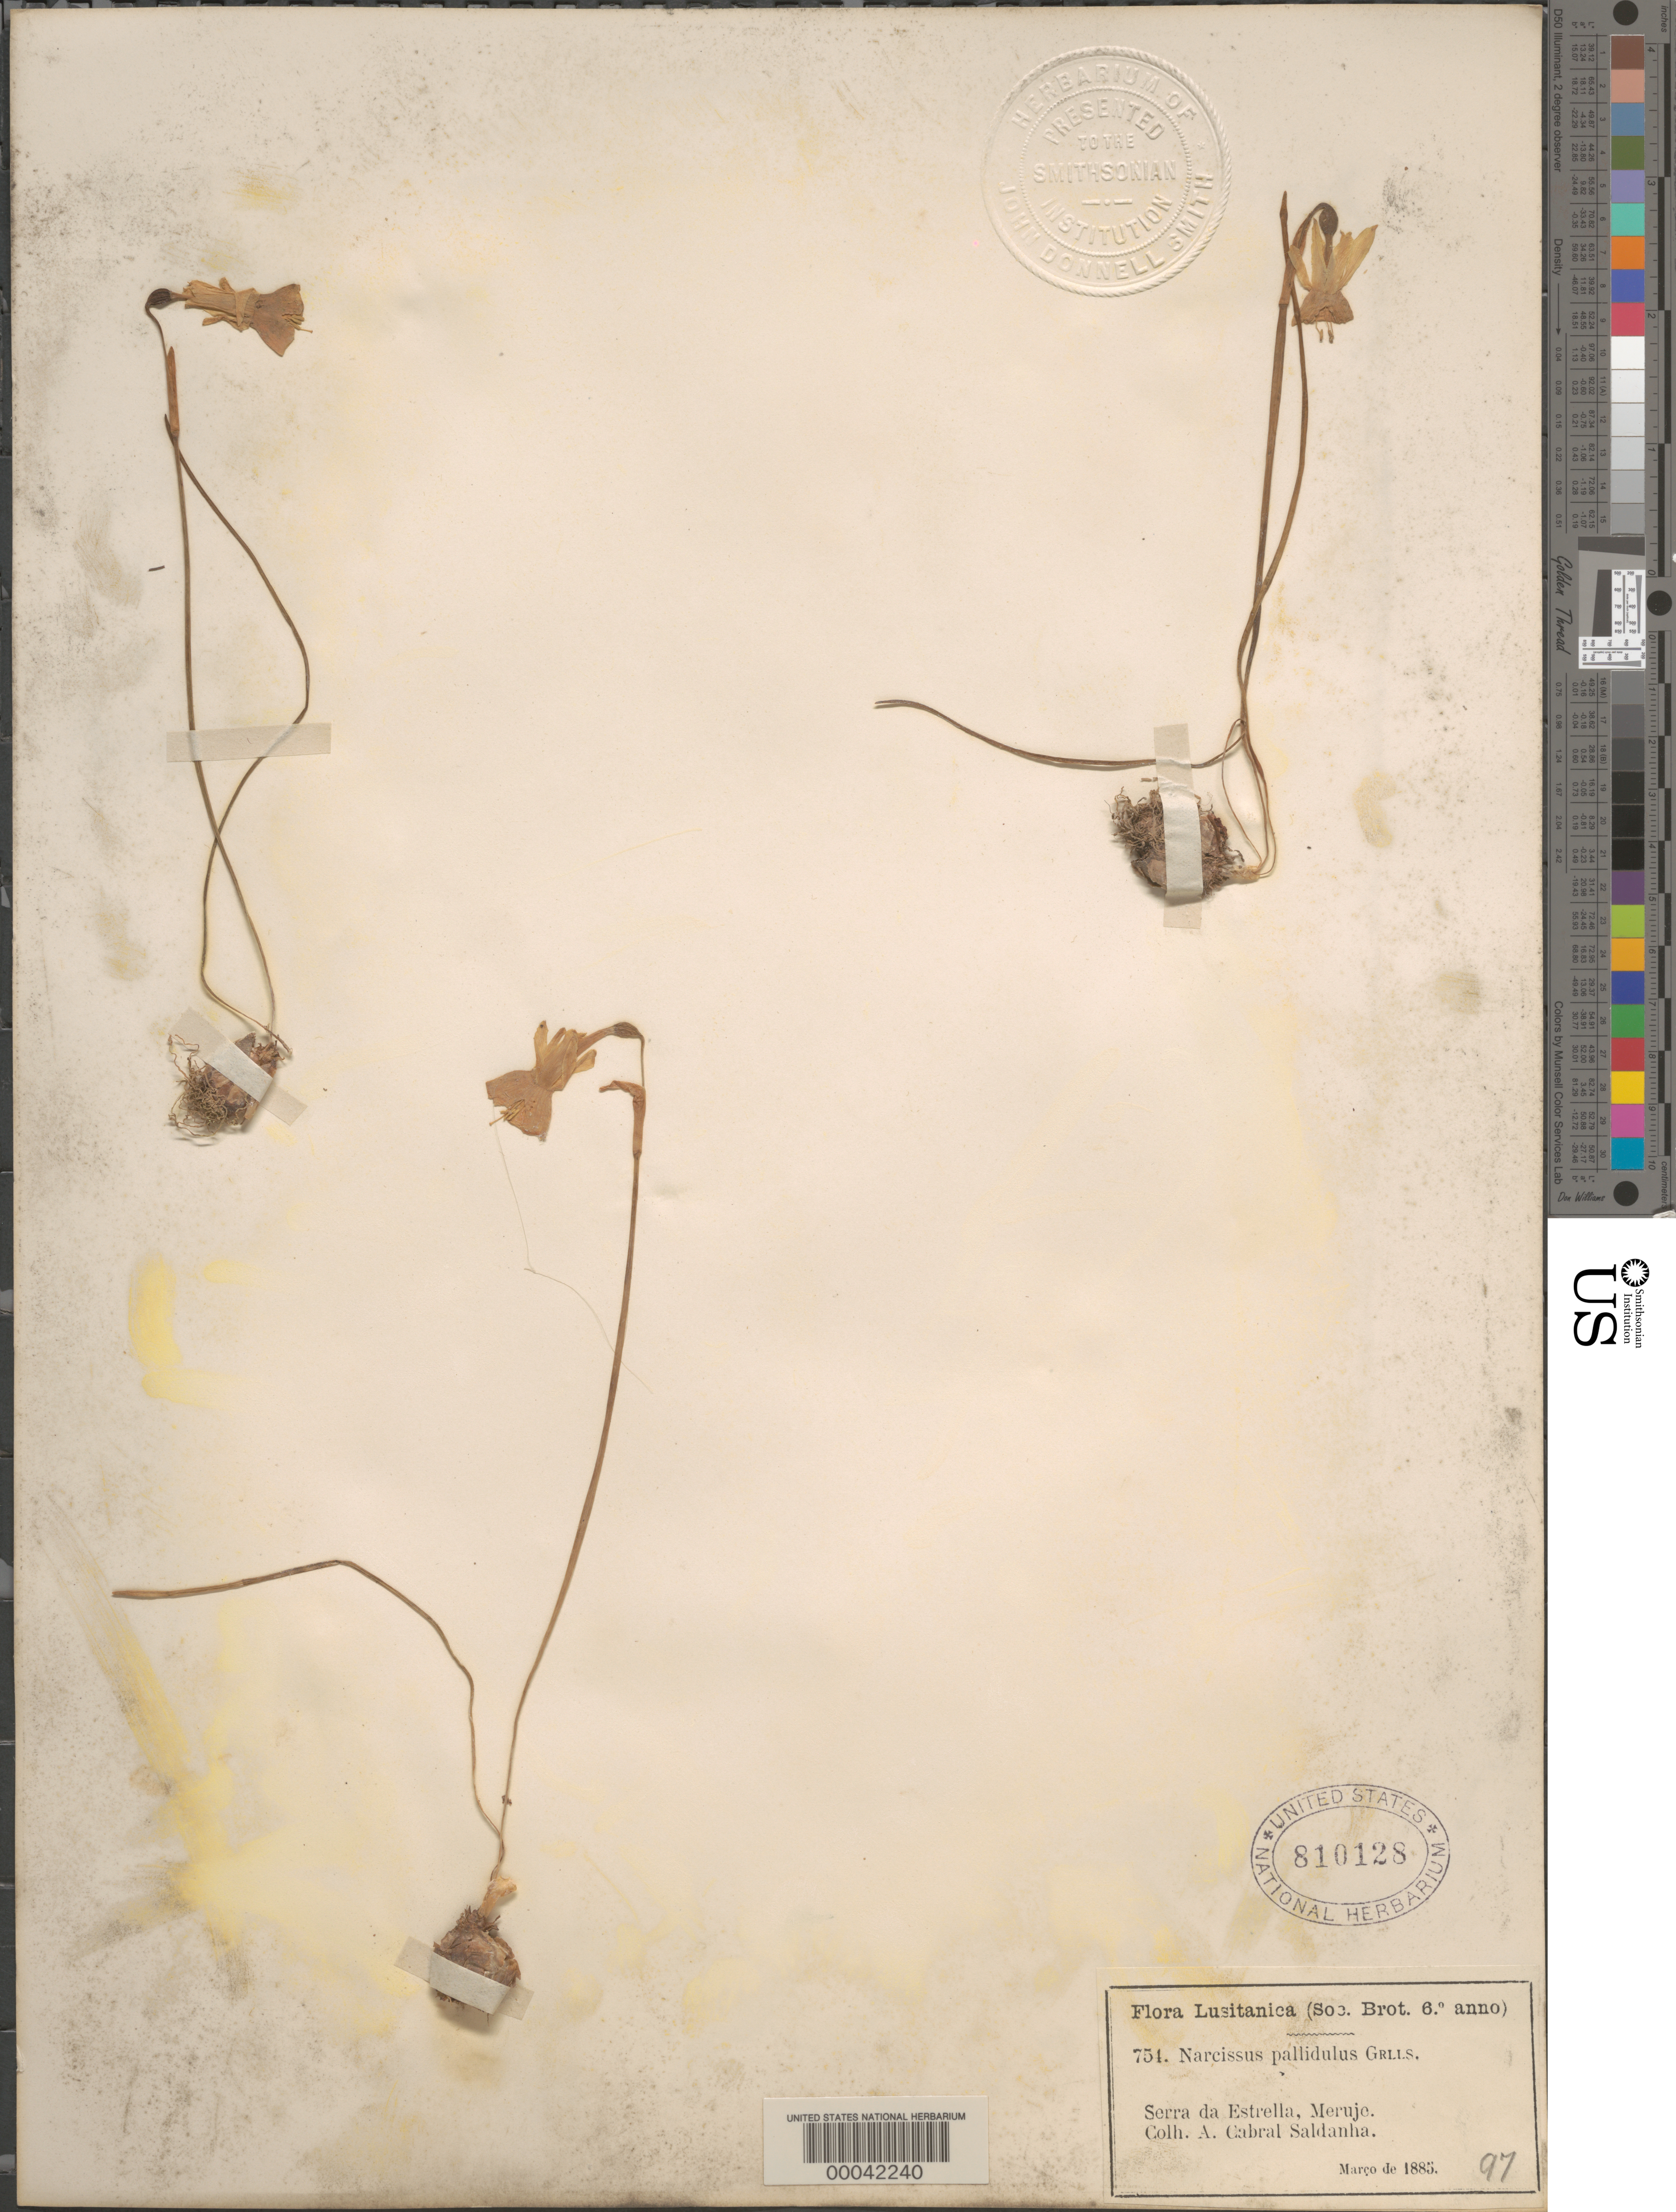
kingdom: Plantae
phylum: Tracheophyta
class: Liliopsida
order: Asparagales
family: Amaryllidaceae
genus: Narcissus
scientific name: Narcissus pallidulus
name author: Graells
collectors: A. Saldanha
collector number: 754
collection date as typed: Mar 1885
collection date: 1885-03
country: Portugal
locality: Serra da estrella, meruje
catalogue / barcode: US 810128